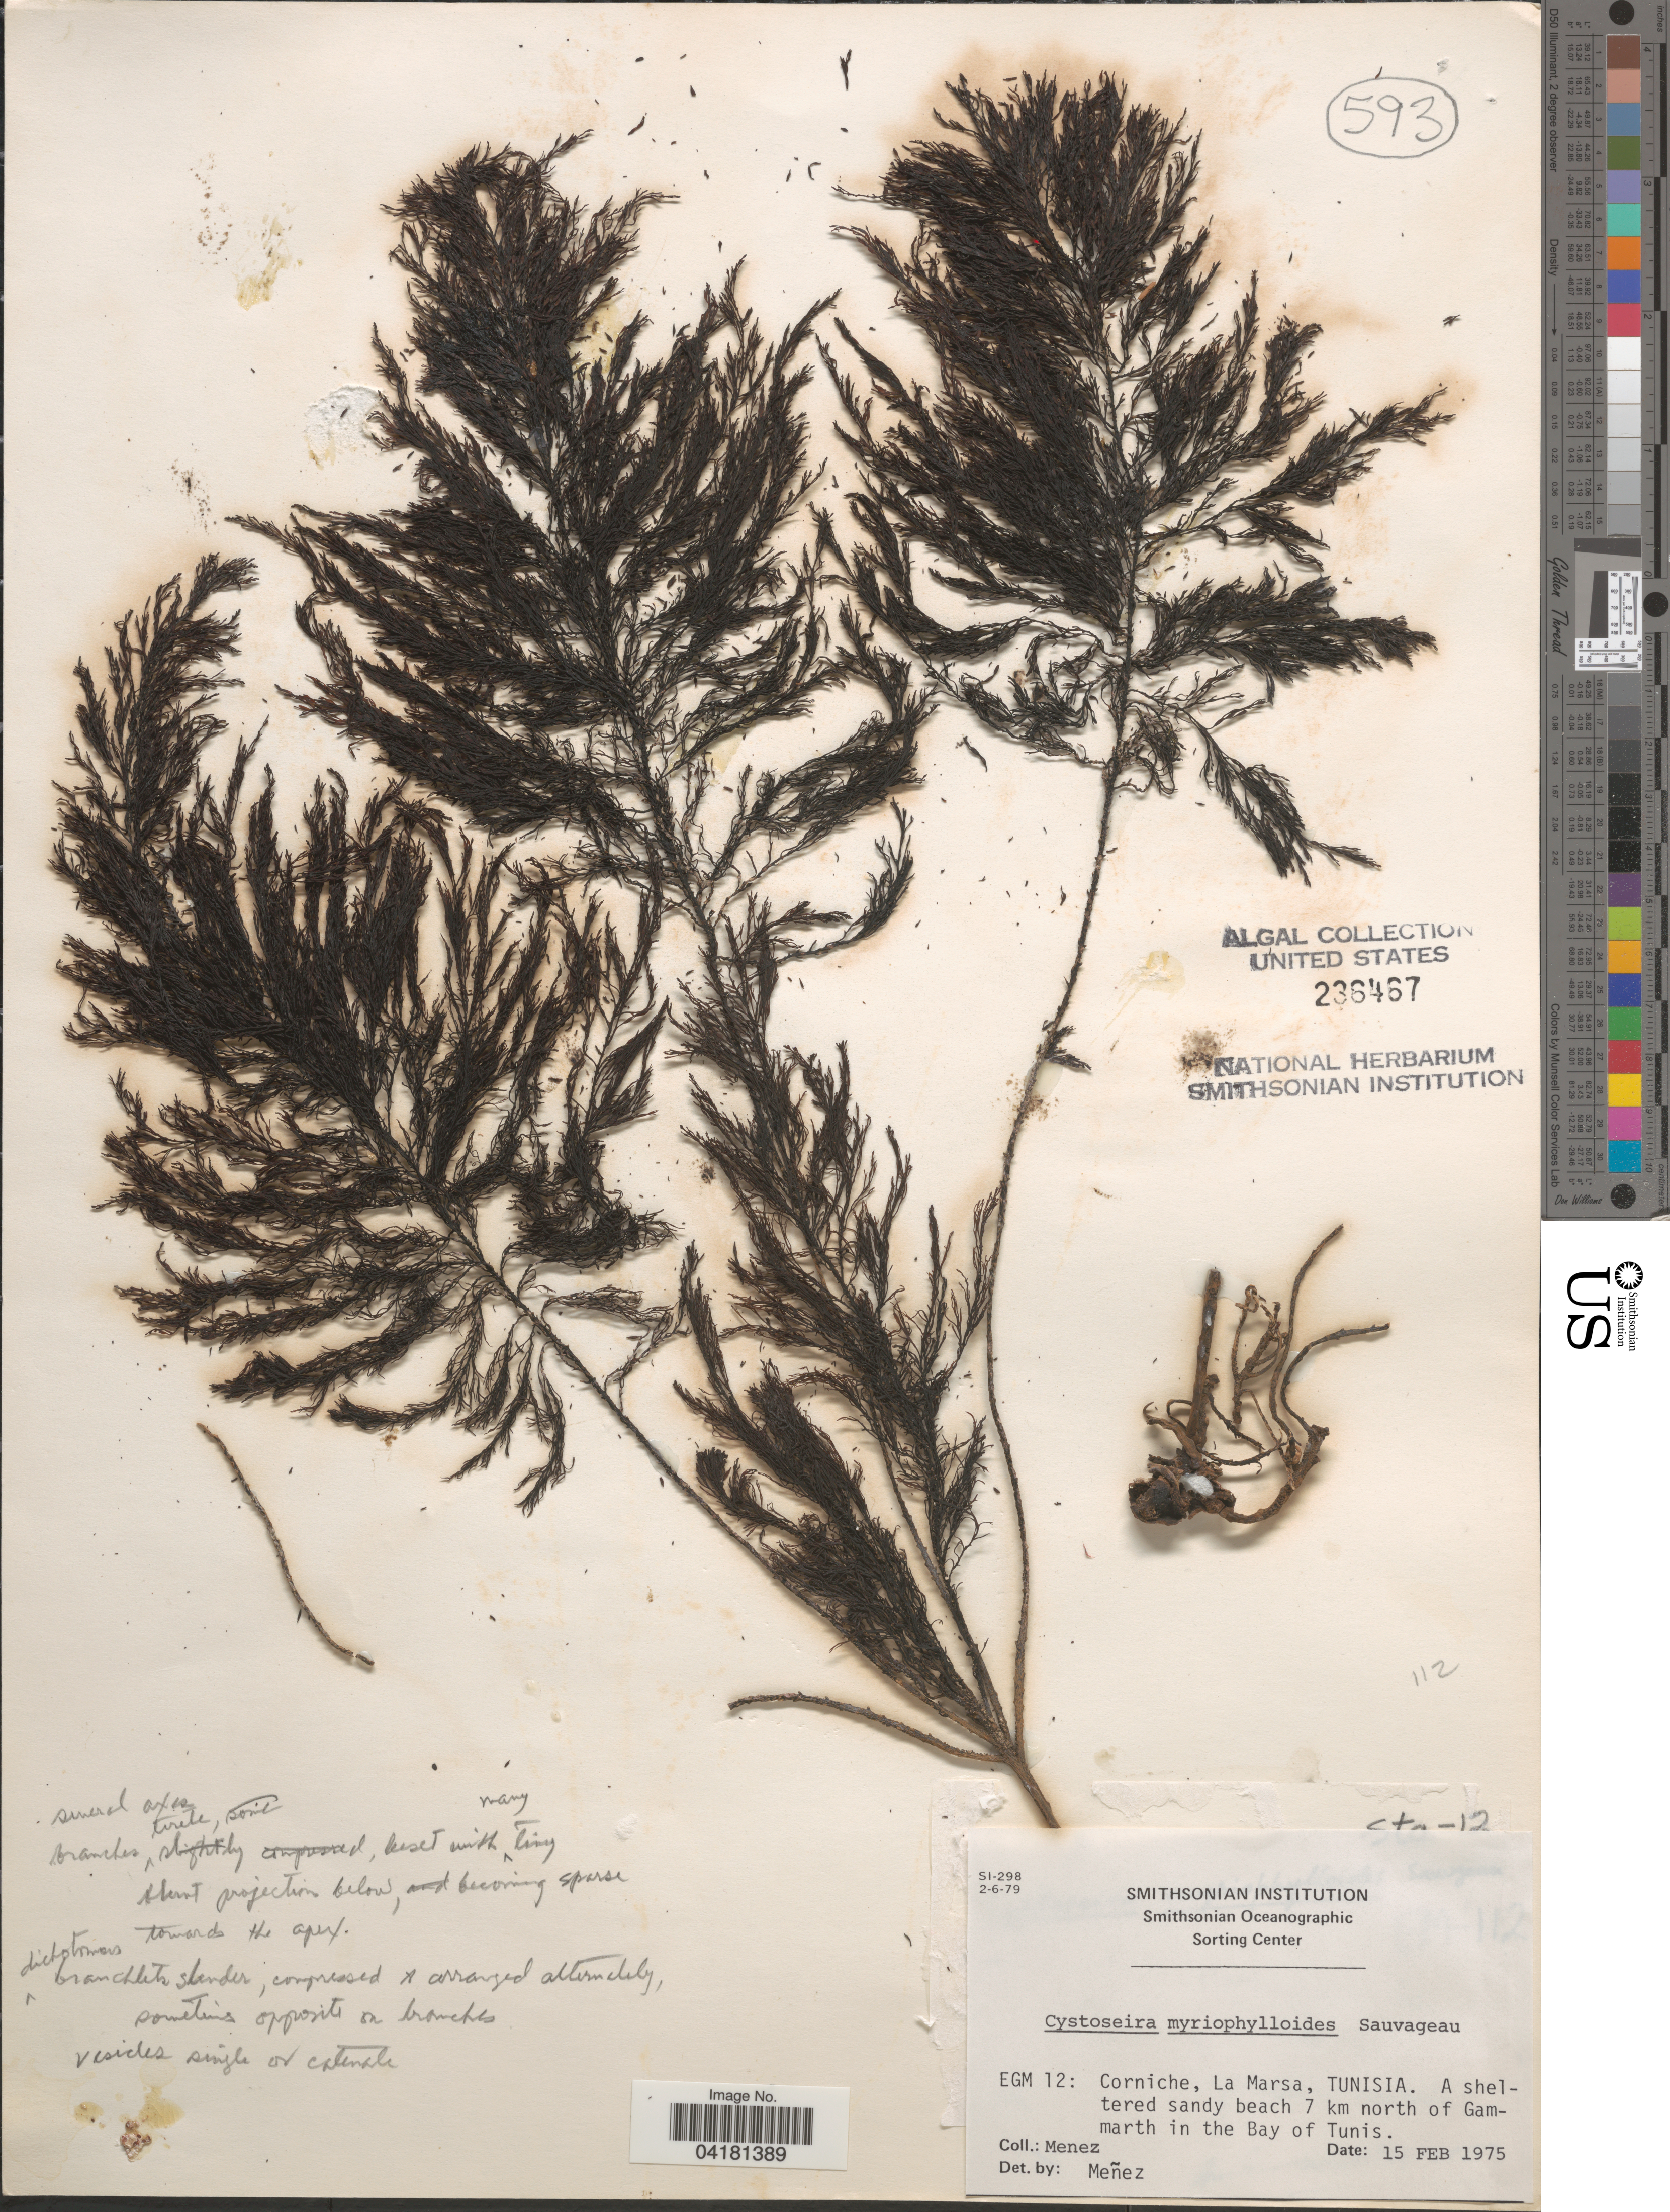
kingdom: Chromista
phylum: Ochrophyta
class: Phaeophyceae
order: Fucales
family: Sargassaceae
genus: Cystoseira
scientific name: Cystoseira humilis var. myriophylloides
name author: (Sauvageau) J.H.Price & D.M. John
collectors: Menez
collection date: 1975-02-15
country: Tunisia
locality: EGM 12: Corniche, La Marsa, Tunisia. A sheltered sandy beach 7 km north of Gammarth in the Bay of Tunis.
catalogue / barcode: US 236467